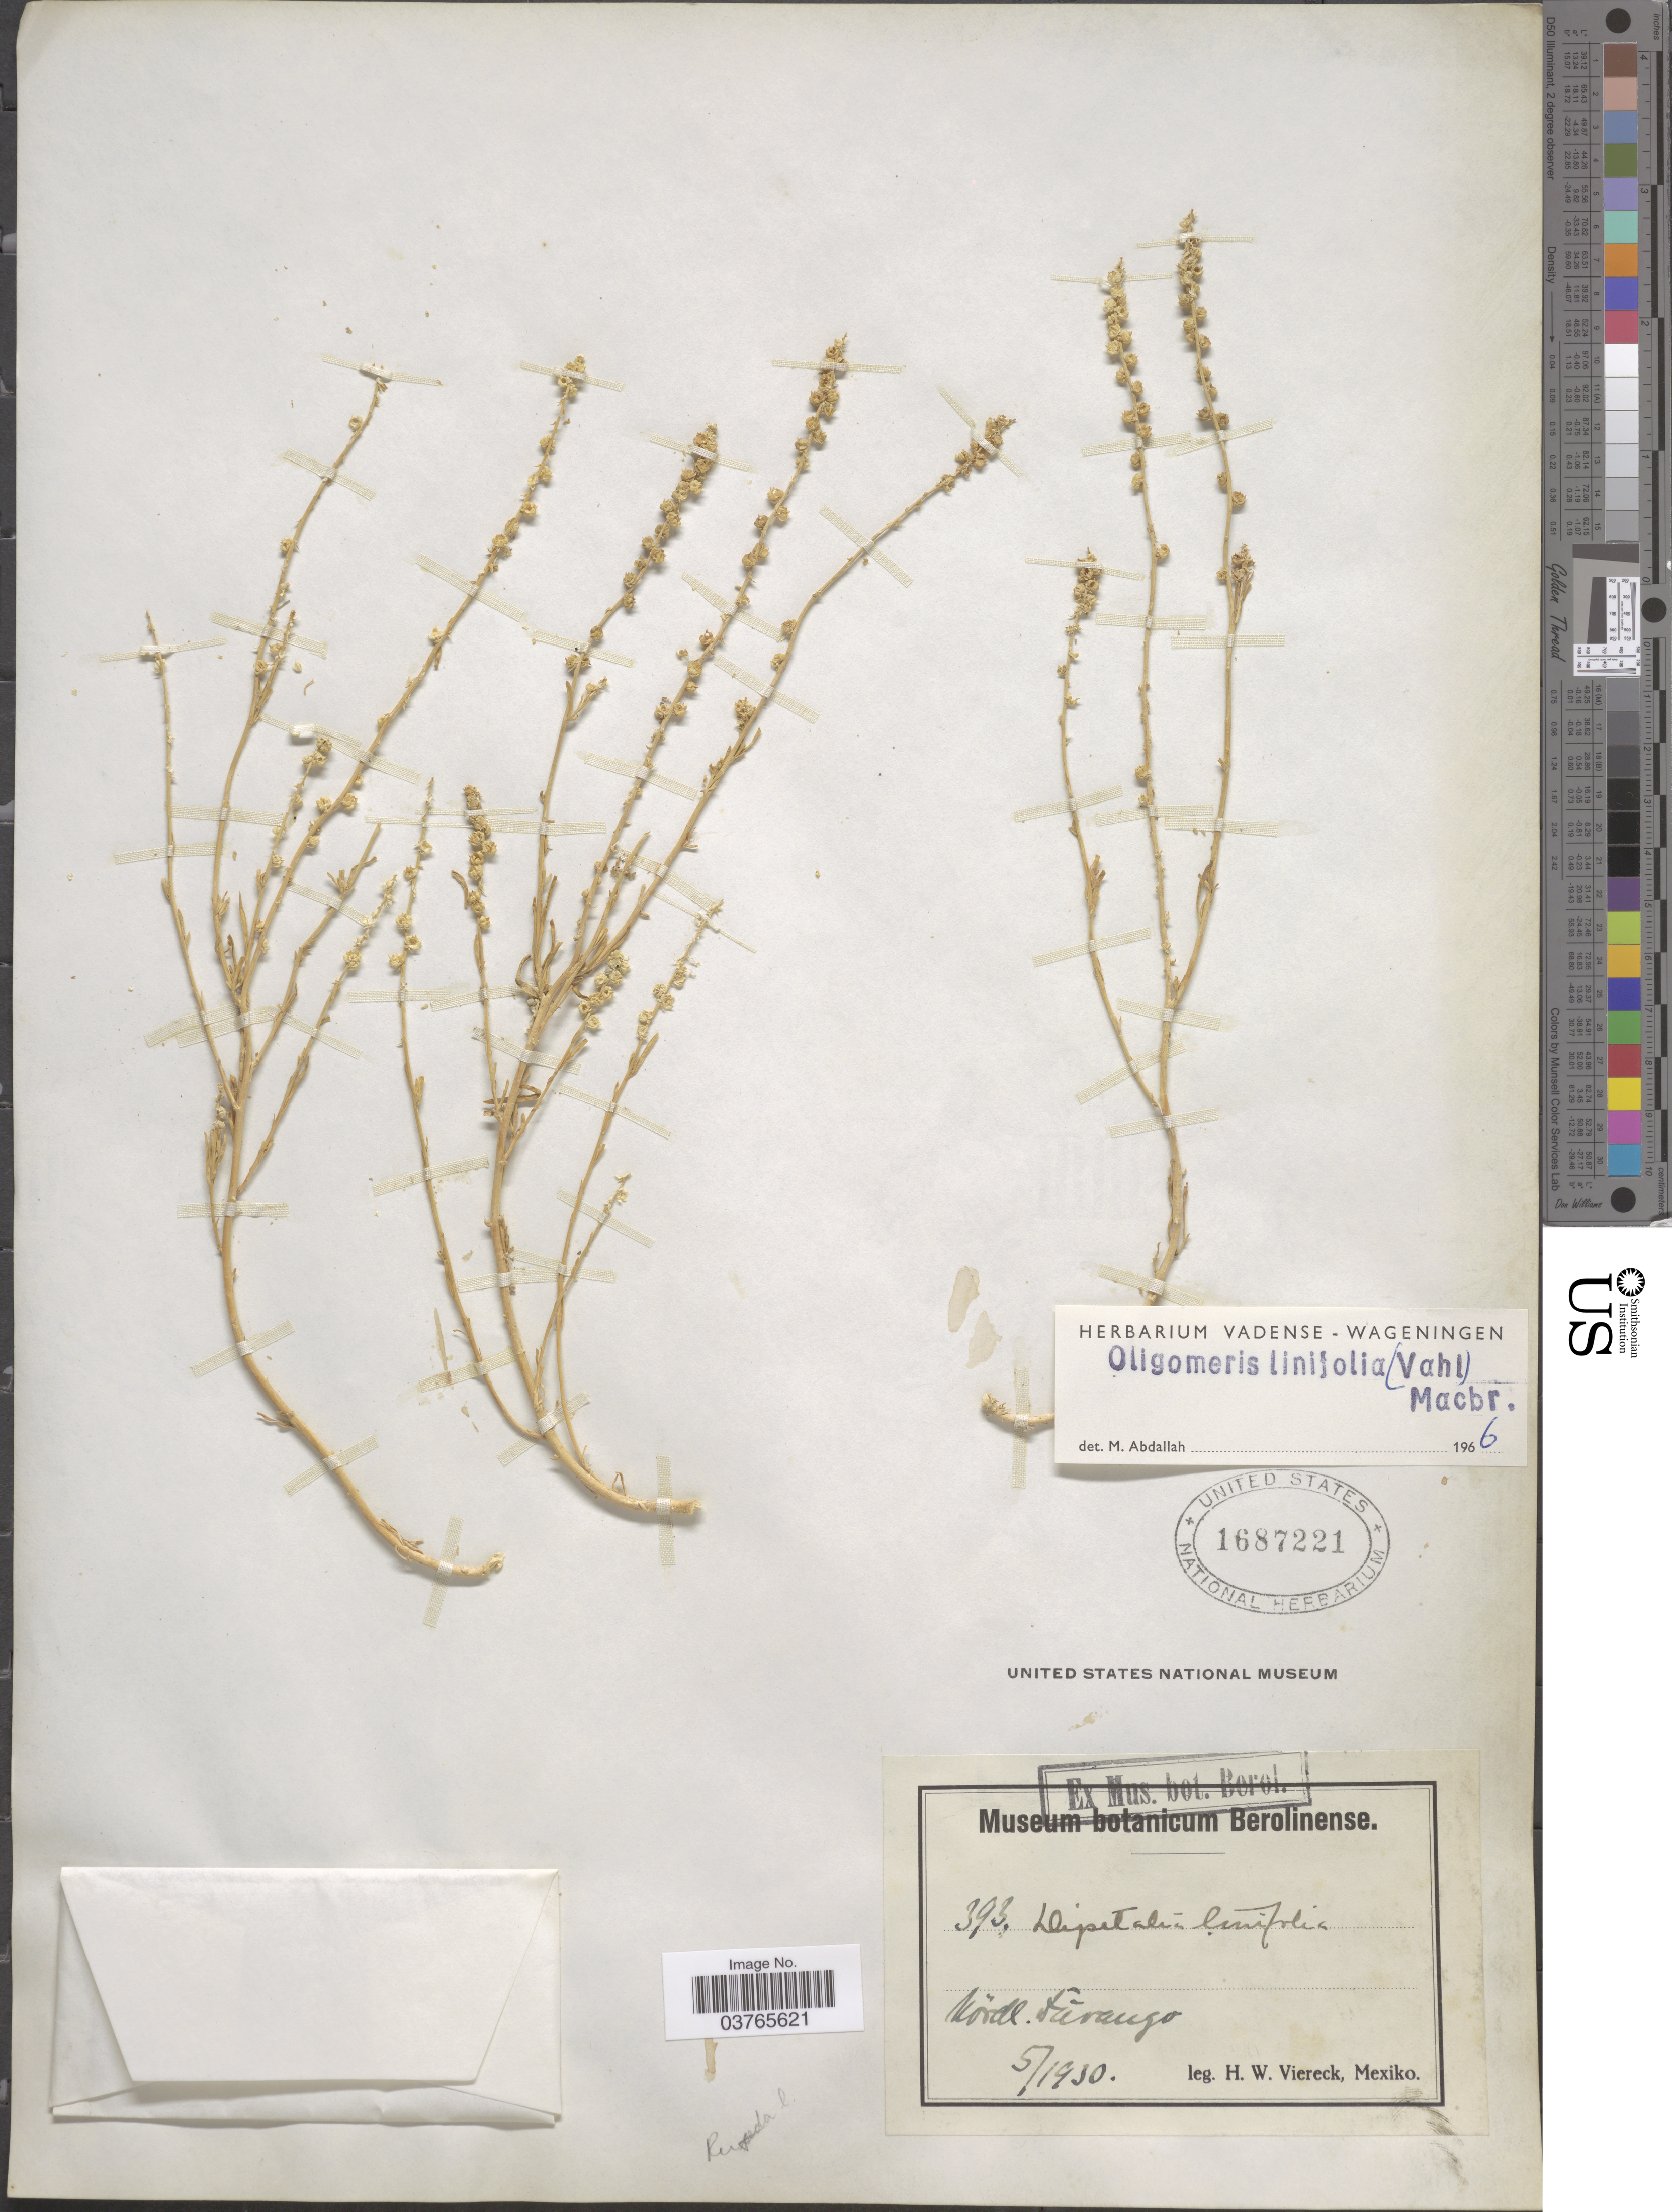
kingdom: Plantae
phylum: Tracheophyta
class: Magnoliopsida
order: Brassicales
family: Resedaceae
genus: Oligomeris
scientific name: Oligomeris linifolia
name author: (Vahl) J.F. Macbr.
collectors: H. W. Viereck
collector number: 393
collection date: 1930-05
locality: Nördl. Fáraugo [interpreted].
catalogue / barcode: US 1687221